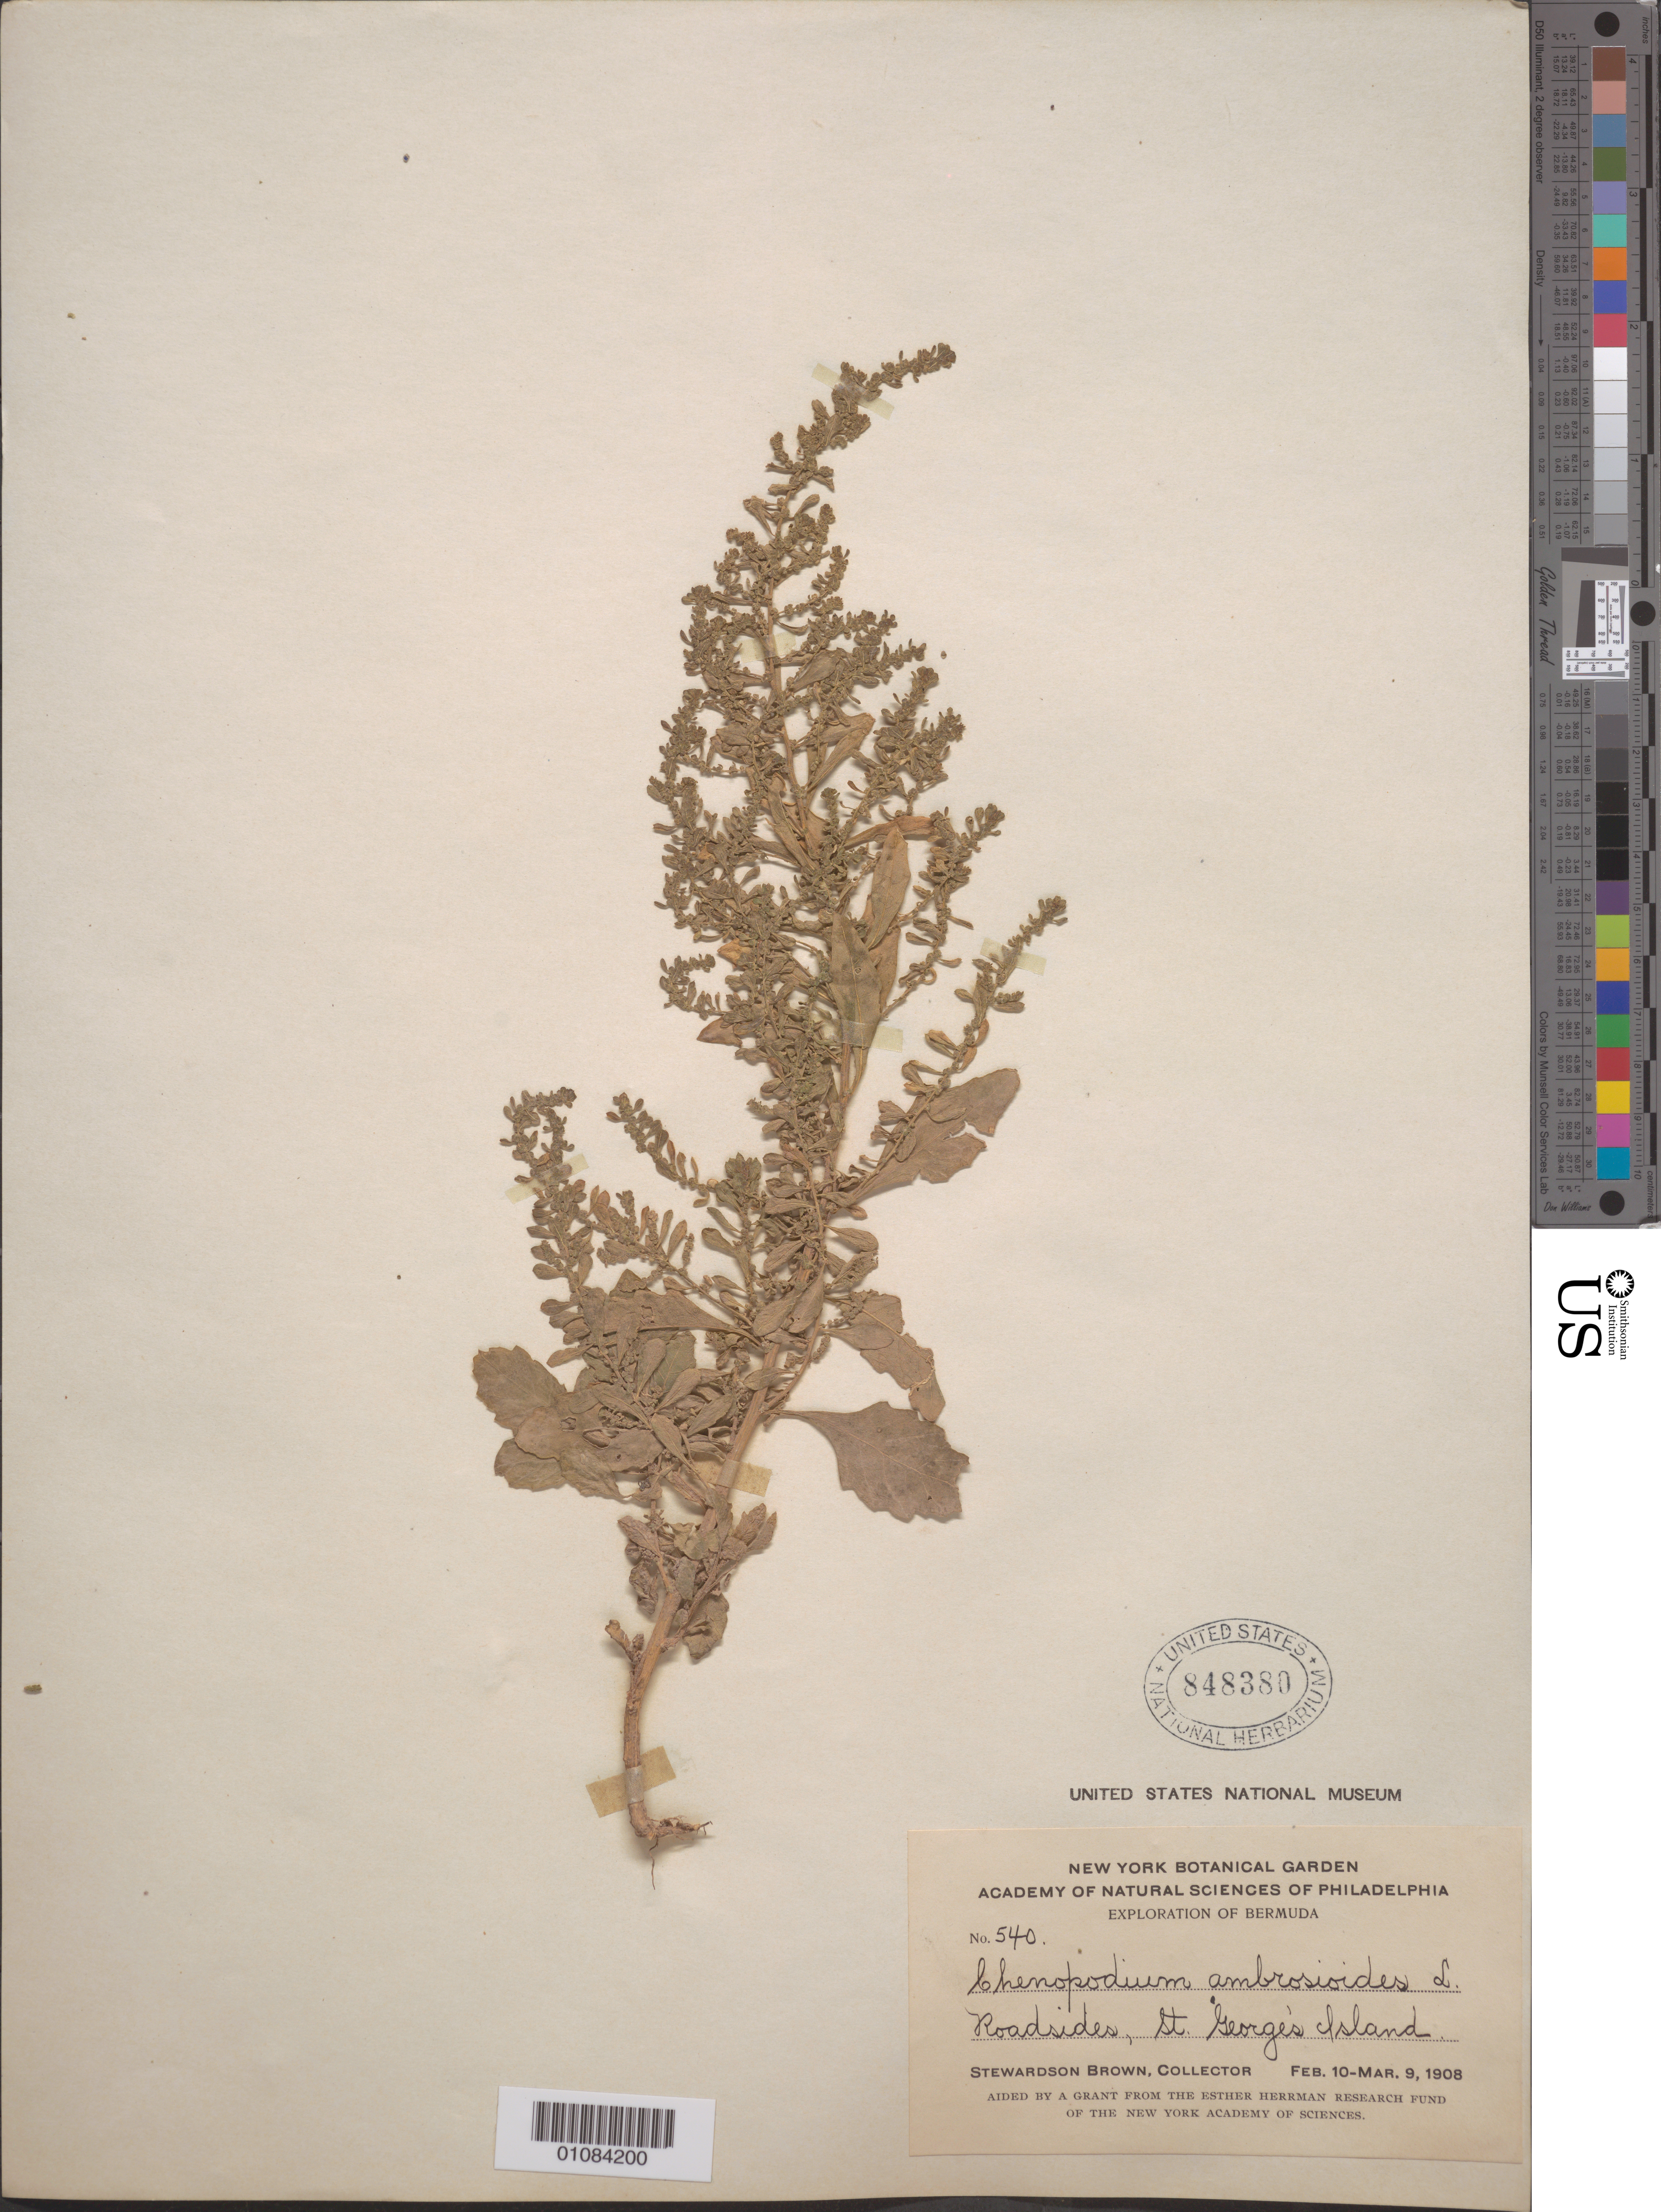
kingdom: Plantae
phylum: Tracheophyta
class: Magnoliopsida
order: Caryophyllales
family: Amaranthaceae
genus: Chenopodium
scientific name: Chenopodium ambrosioides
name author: L.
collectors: S. Brown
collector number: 540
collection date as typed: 10 Feb 1908 to 09 Mar 1908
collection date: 1908-02-10/1908-03-09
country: Bermuda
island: St. George's I.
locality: St. George's Island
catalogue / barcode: US 848380